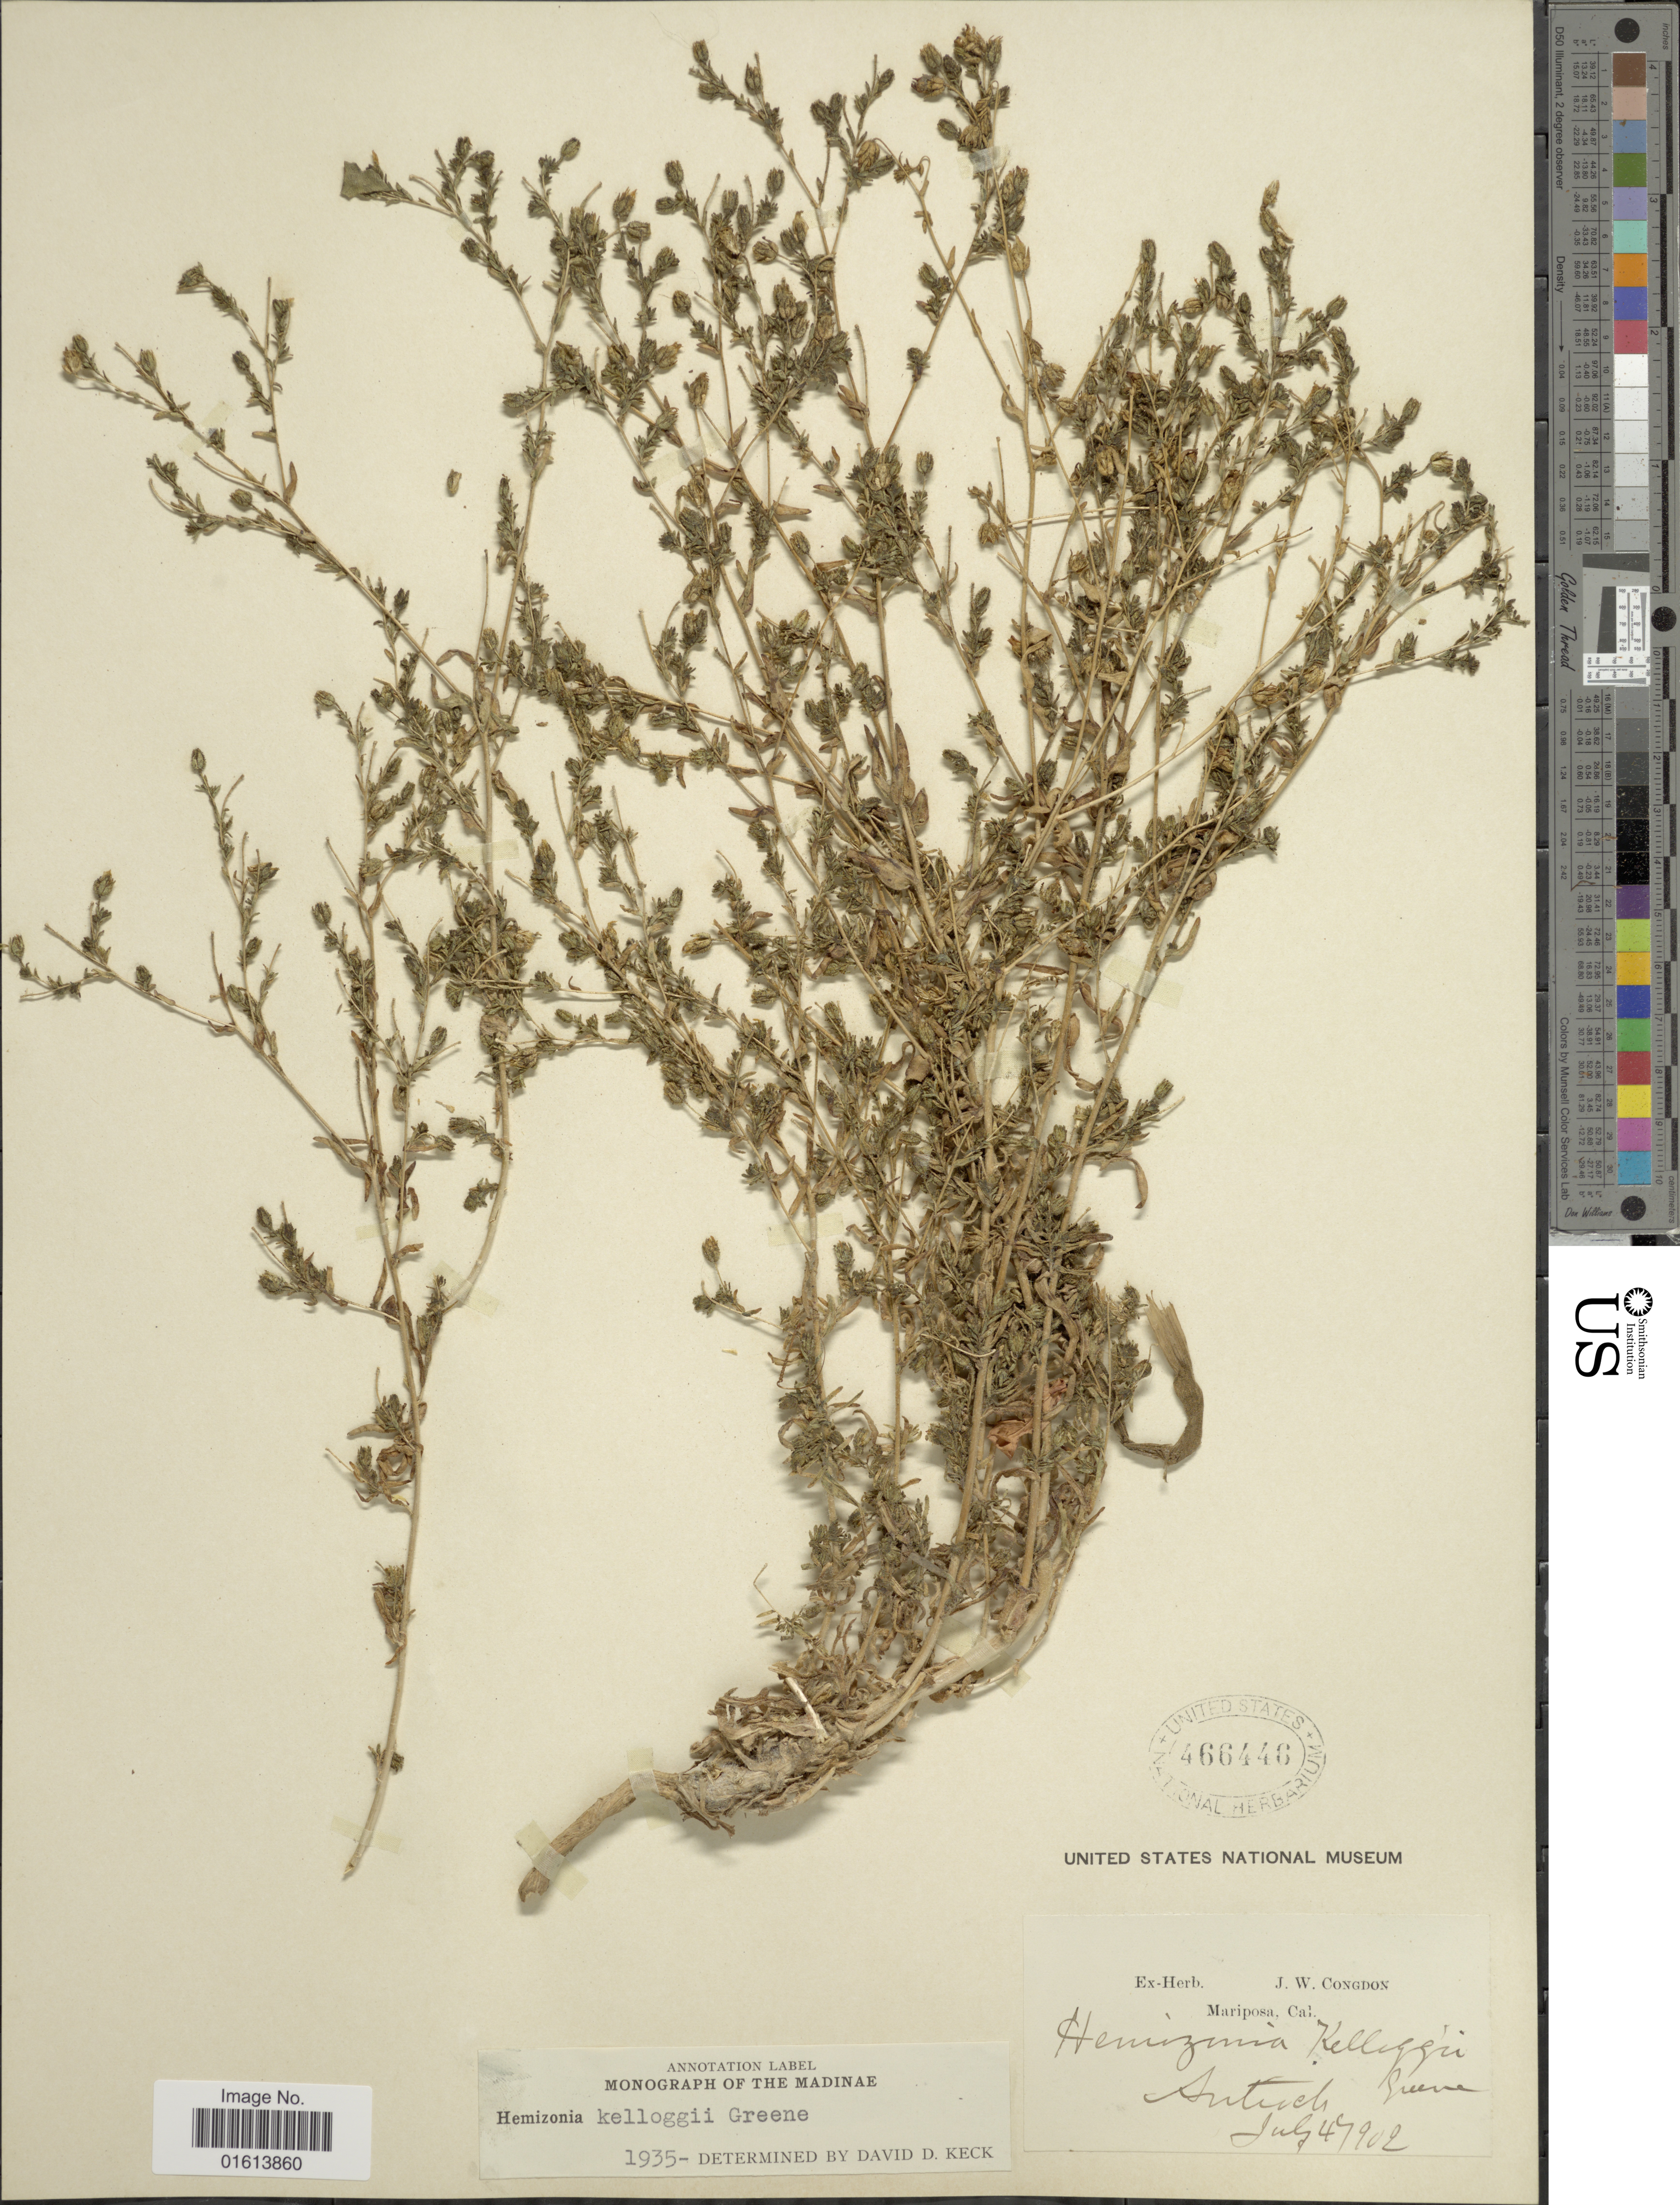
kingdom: Plantae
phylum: Tracheophyta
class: Magnoliopsida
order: Asterales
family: Asteraceae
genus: Deinandra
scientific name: Deinandra kelloggii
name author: (Greene) Greene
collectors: J. W. Congdon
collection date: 1902-07-04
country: United States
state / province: California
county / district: Mariposa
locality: Mariposa, Cal. Antioch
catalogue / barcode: US 466446